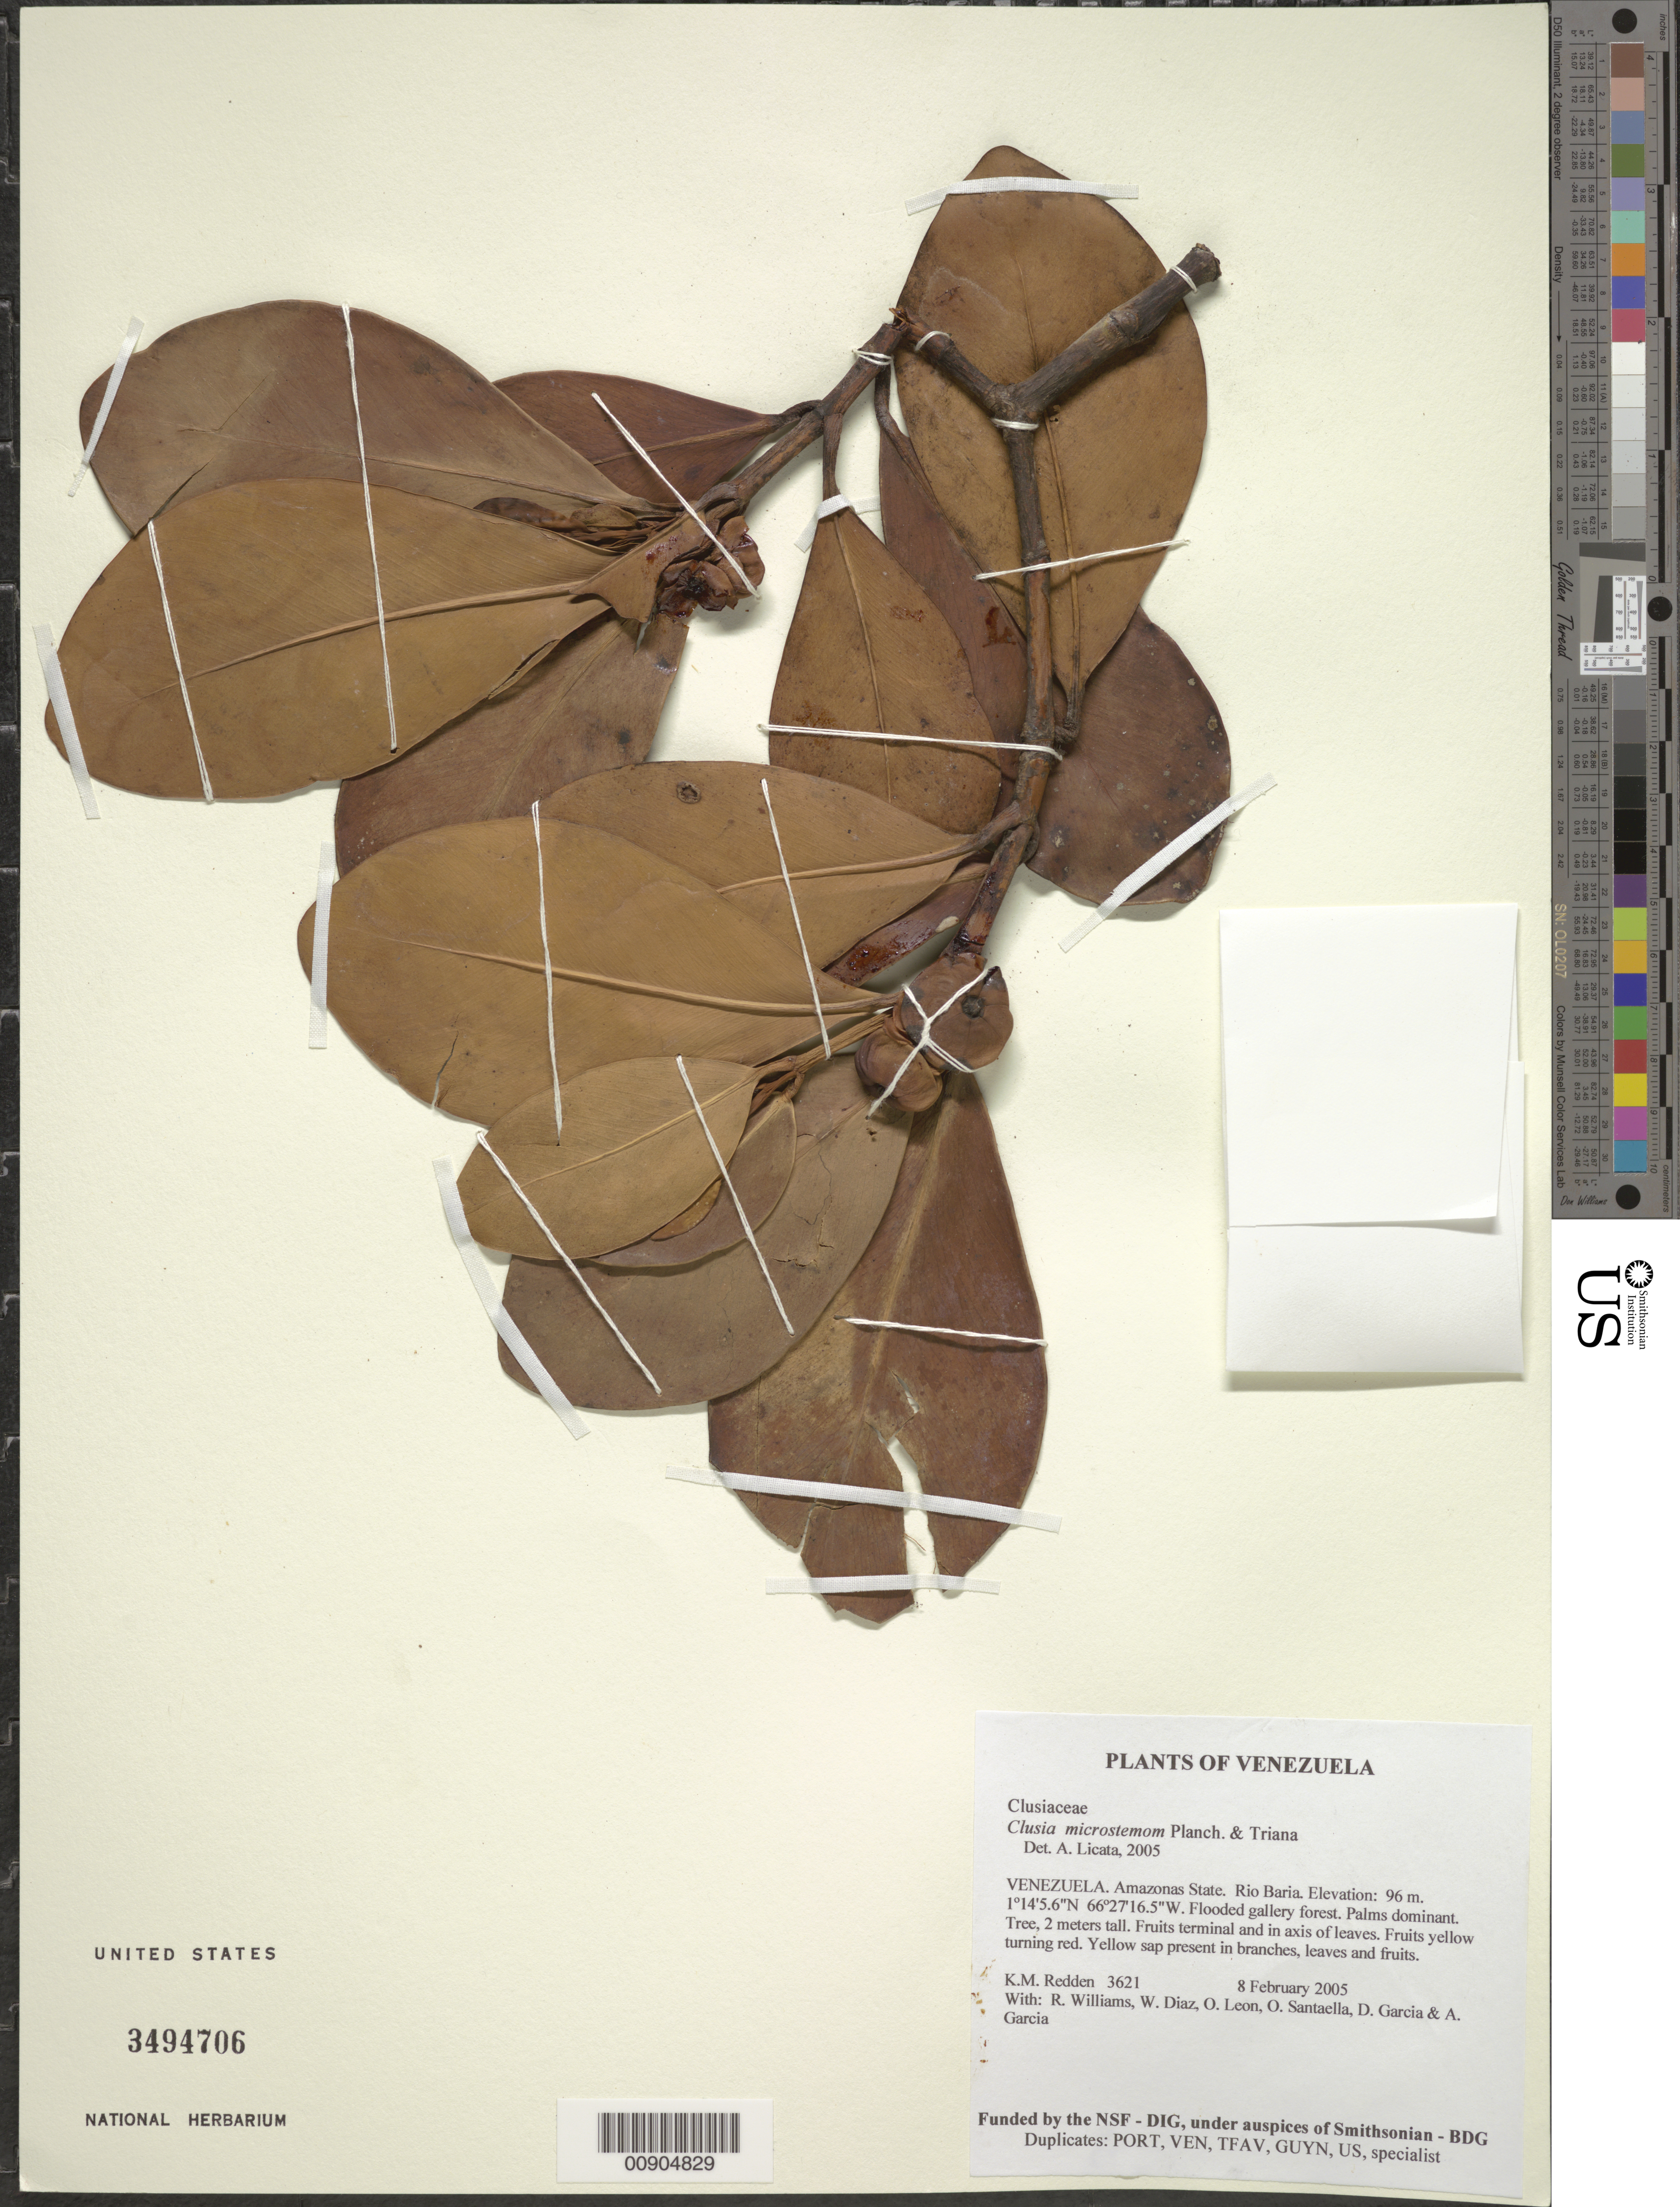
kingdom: Plantae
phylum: Tracheophyta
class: Magnoliopsida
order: Malpighiales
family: Clusiaceae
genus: Clusia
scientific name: Clusia microstemon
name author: Planch. & Triana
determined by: Licata, A., (PORT), Univ. Nac. Exp. de los Llanos Ezequiel Zamora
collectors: K. M. Redden, R. Williams, W. Díaz P., O. León, O. Santaella, D. Garcia & A. Garcia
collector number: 3621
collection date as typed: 8 February 2005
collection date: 2005-02-08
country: Venezuela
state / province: Amazonas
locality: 20 - Rio Baria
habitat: Flooded gallery forest. Palms dominant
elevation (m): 96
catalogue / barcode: US 3494706